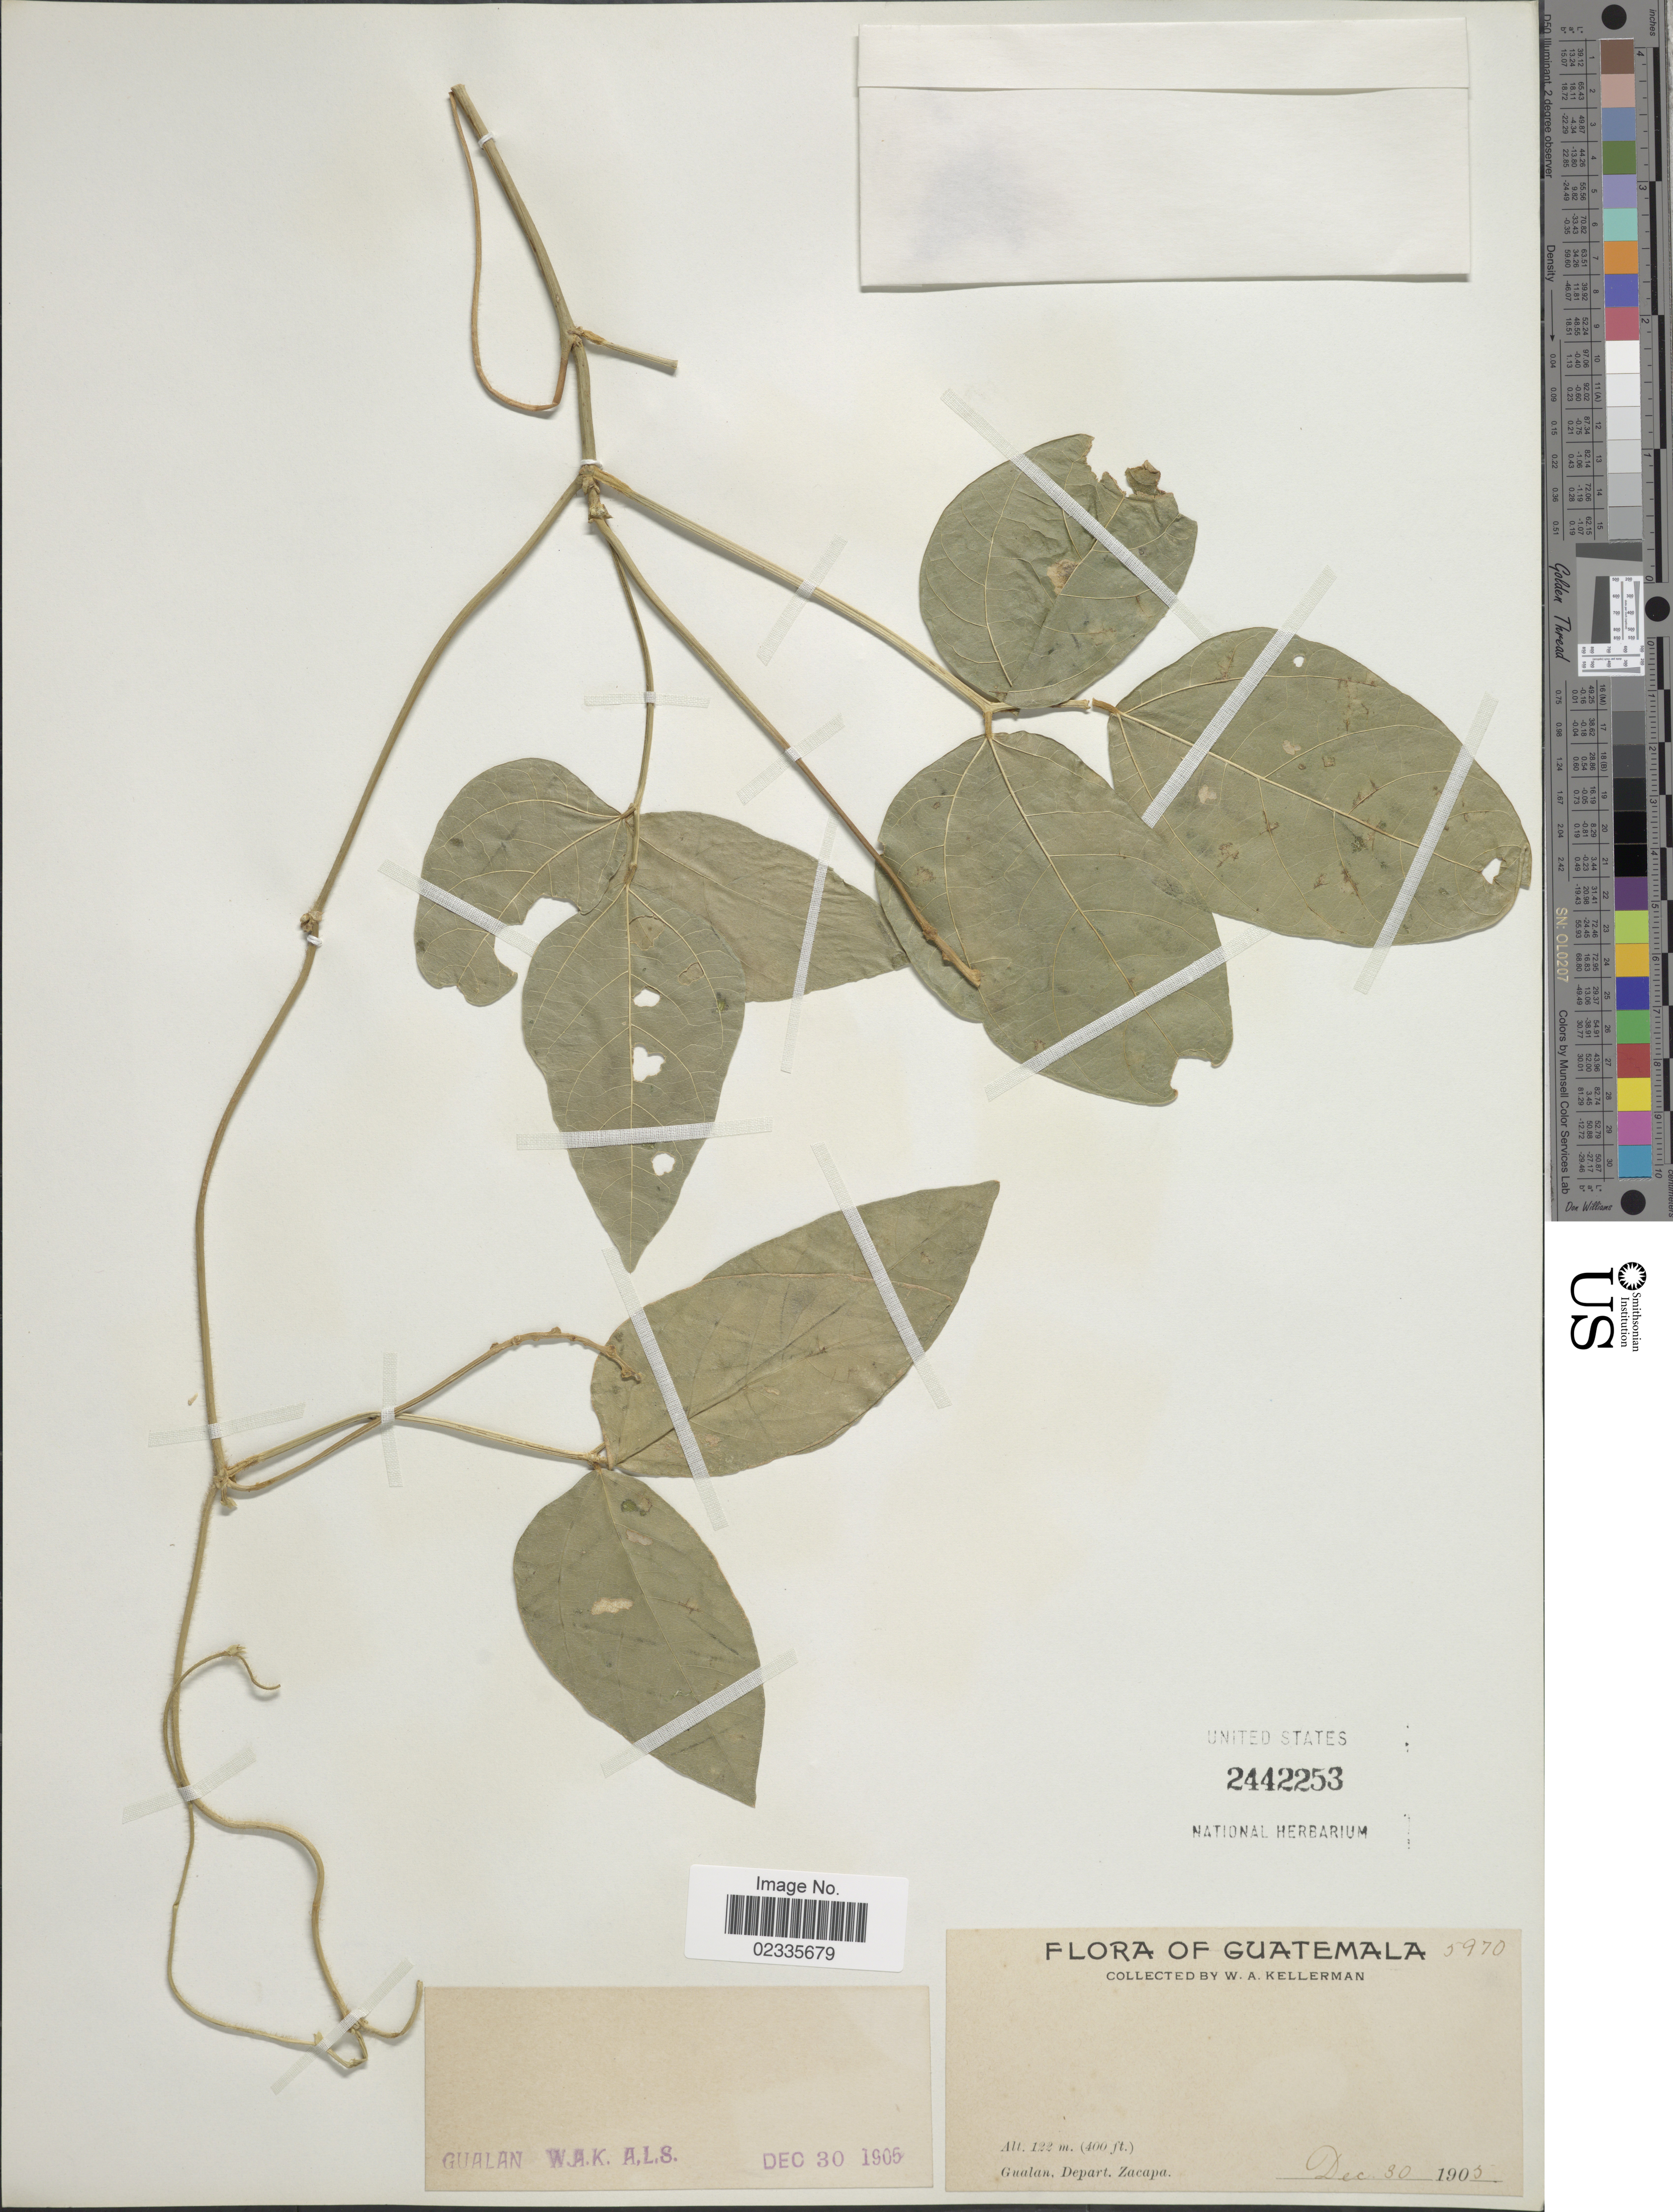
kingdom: Plantae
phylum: Tracheophyta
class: Magnoliopsida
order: Fabales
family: Fabaceae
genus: Centrosema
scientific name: Centrosema sp.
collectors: W. Kellerman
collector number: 5970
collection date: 1905-12-30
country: Guatemala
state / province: Zacapa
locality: Gualan, Depart. Zacapa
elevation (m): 122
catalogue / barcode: US 2442253